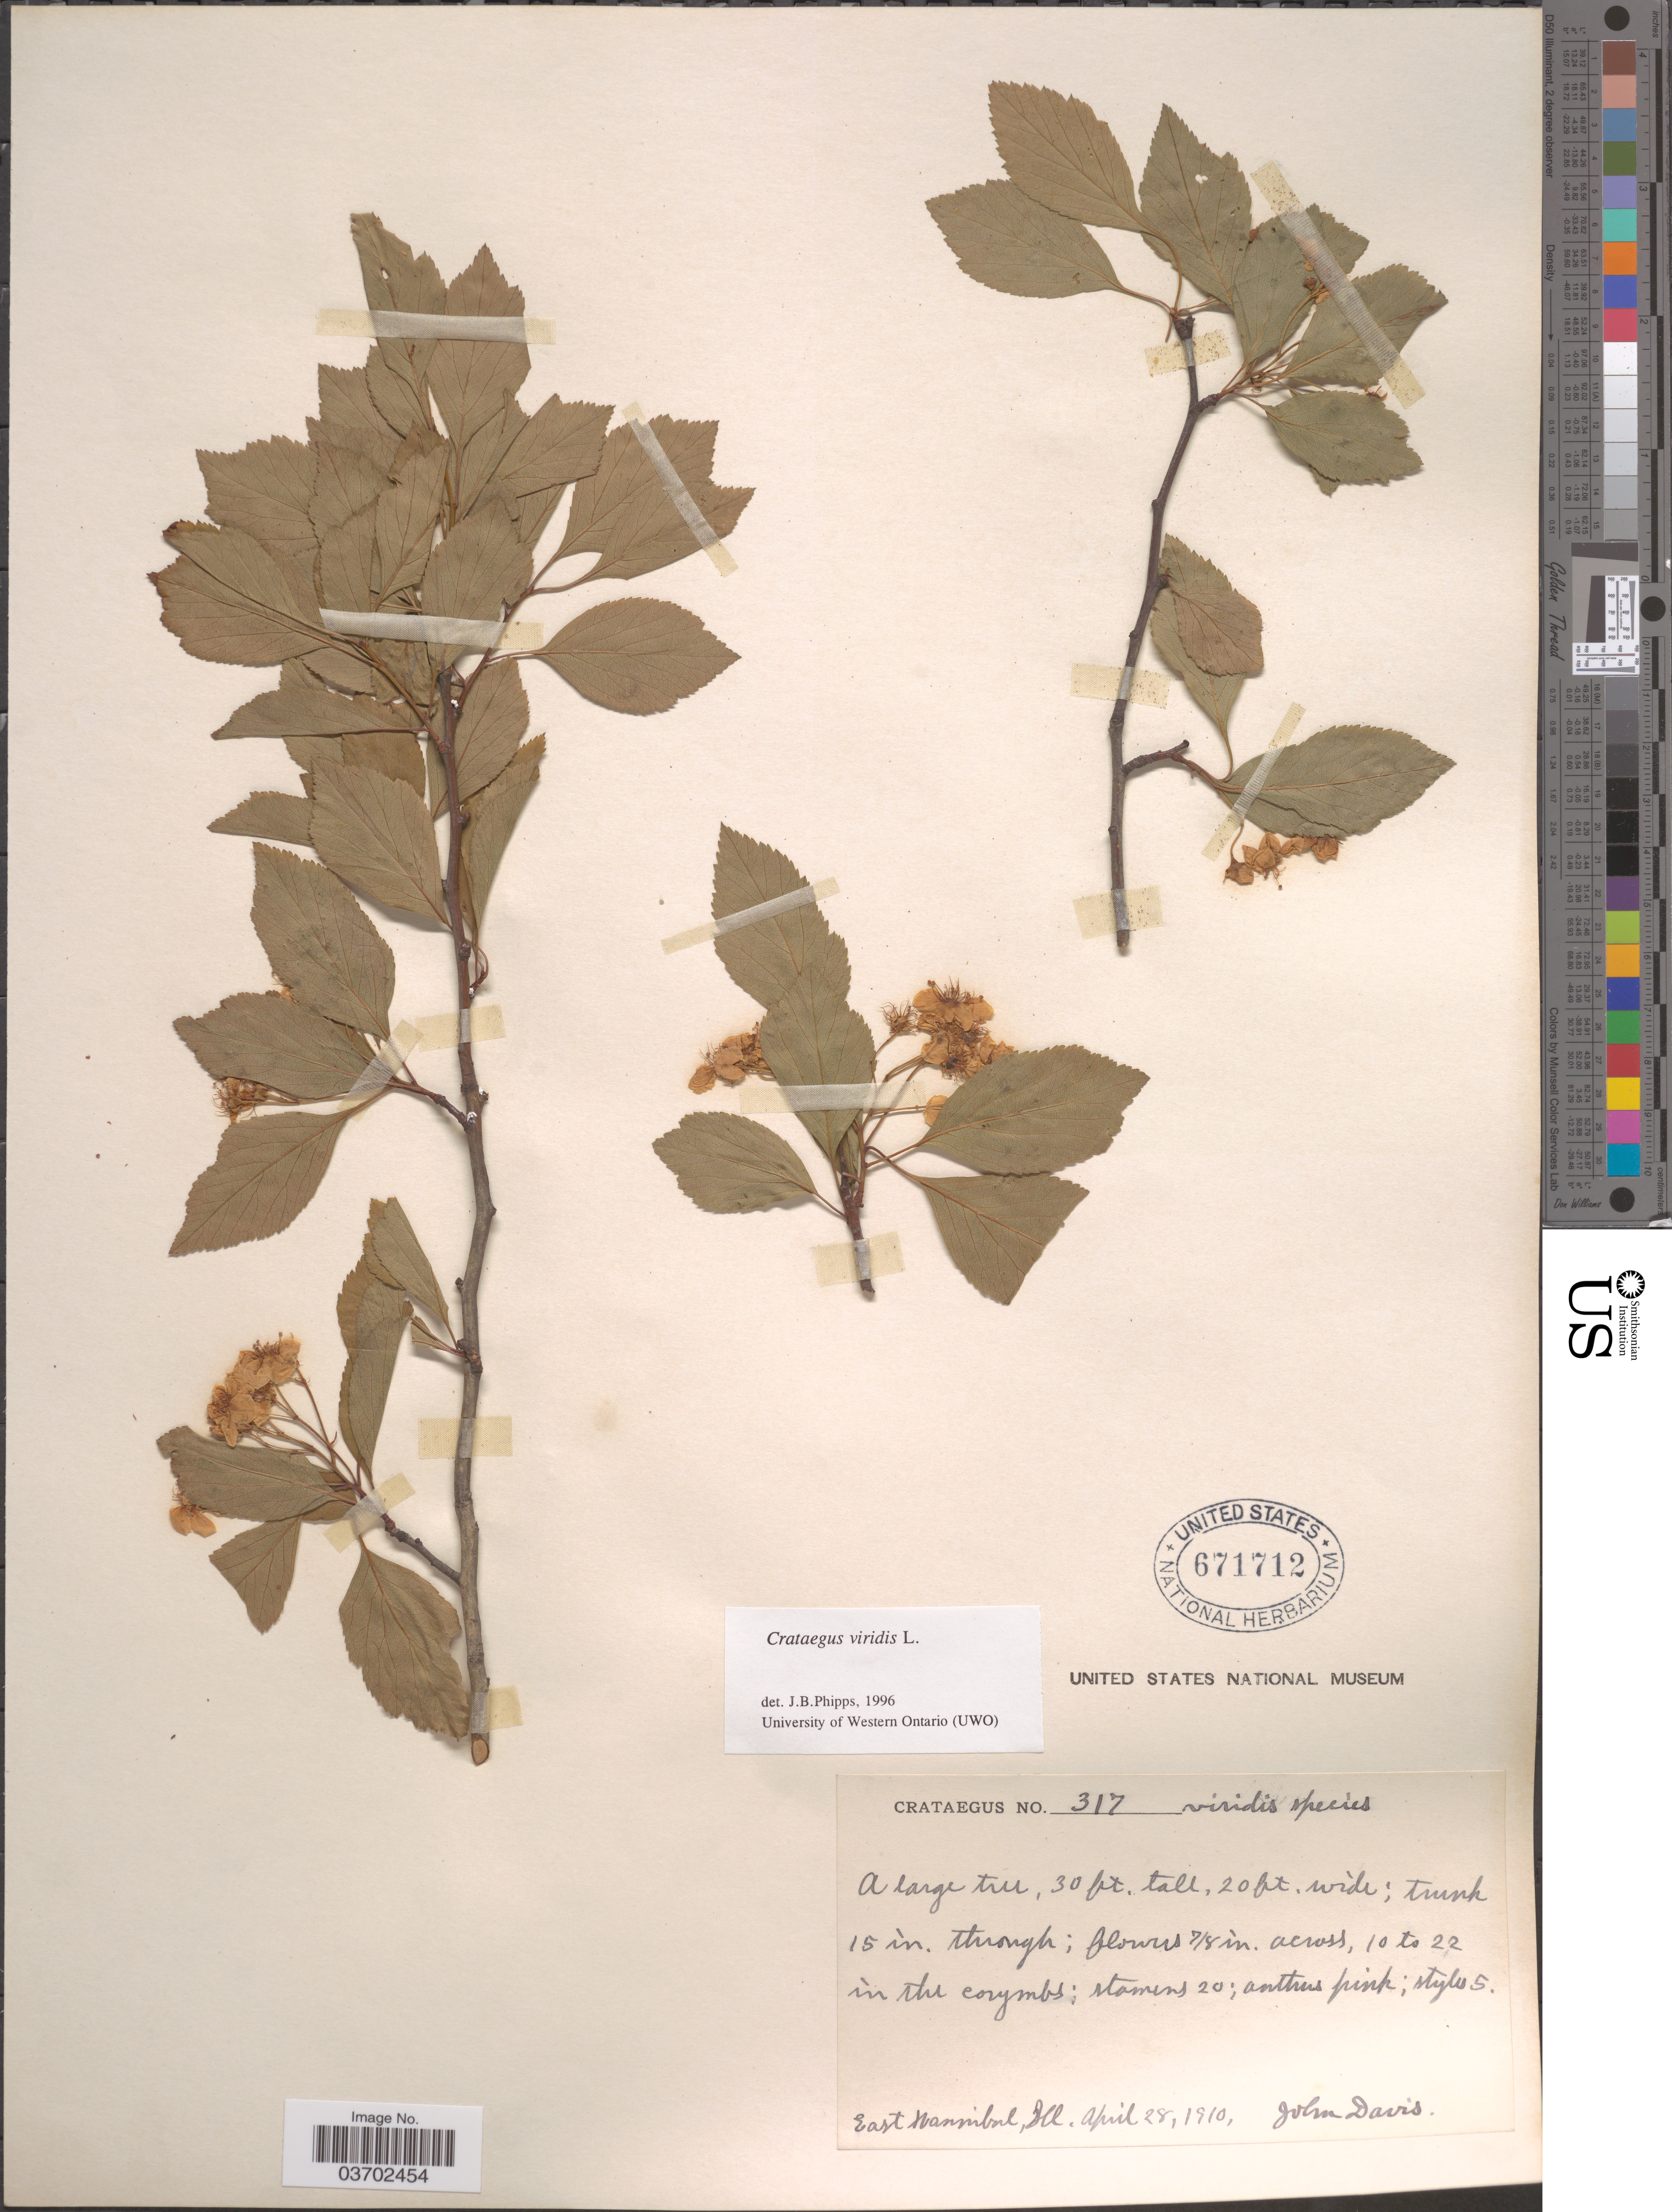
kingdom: Plantae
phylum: Tracheophyta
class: Magnoliopsida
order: Rosales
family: Rosaceae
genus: Crataegus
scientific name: Crataegus viridis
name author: L.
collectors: J. Davis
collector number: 317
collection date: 1910-04-28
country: United States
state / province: Illinois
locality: East Hannibal.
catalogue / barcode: US 671712